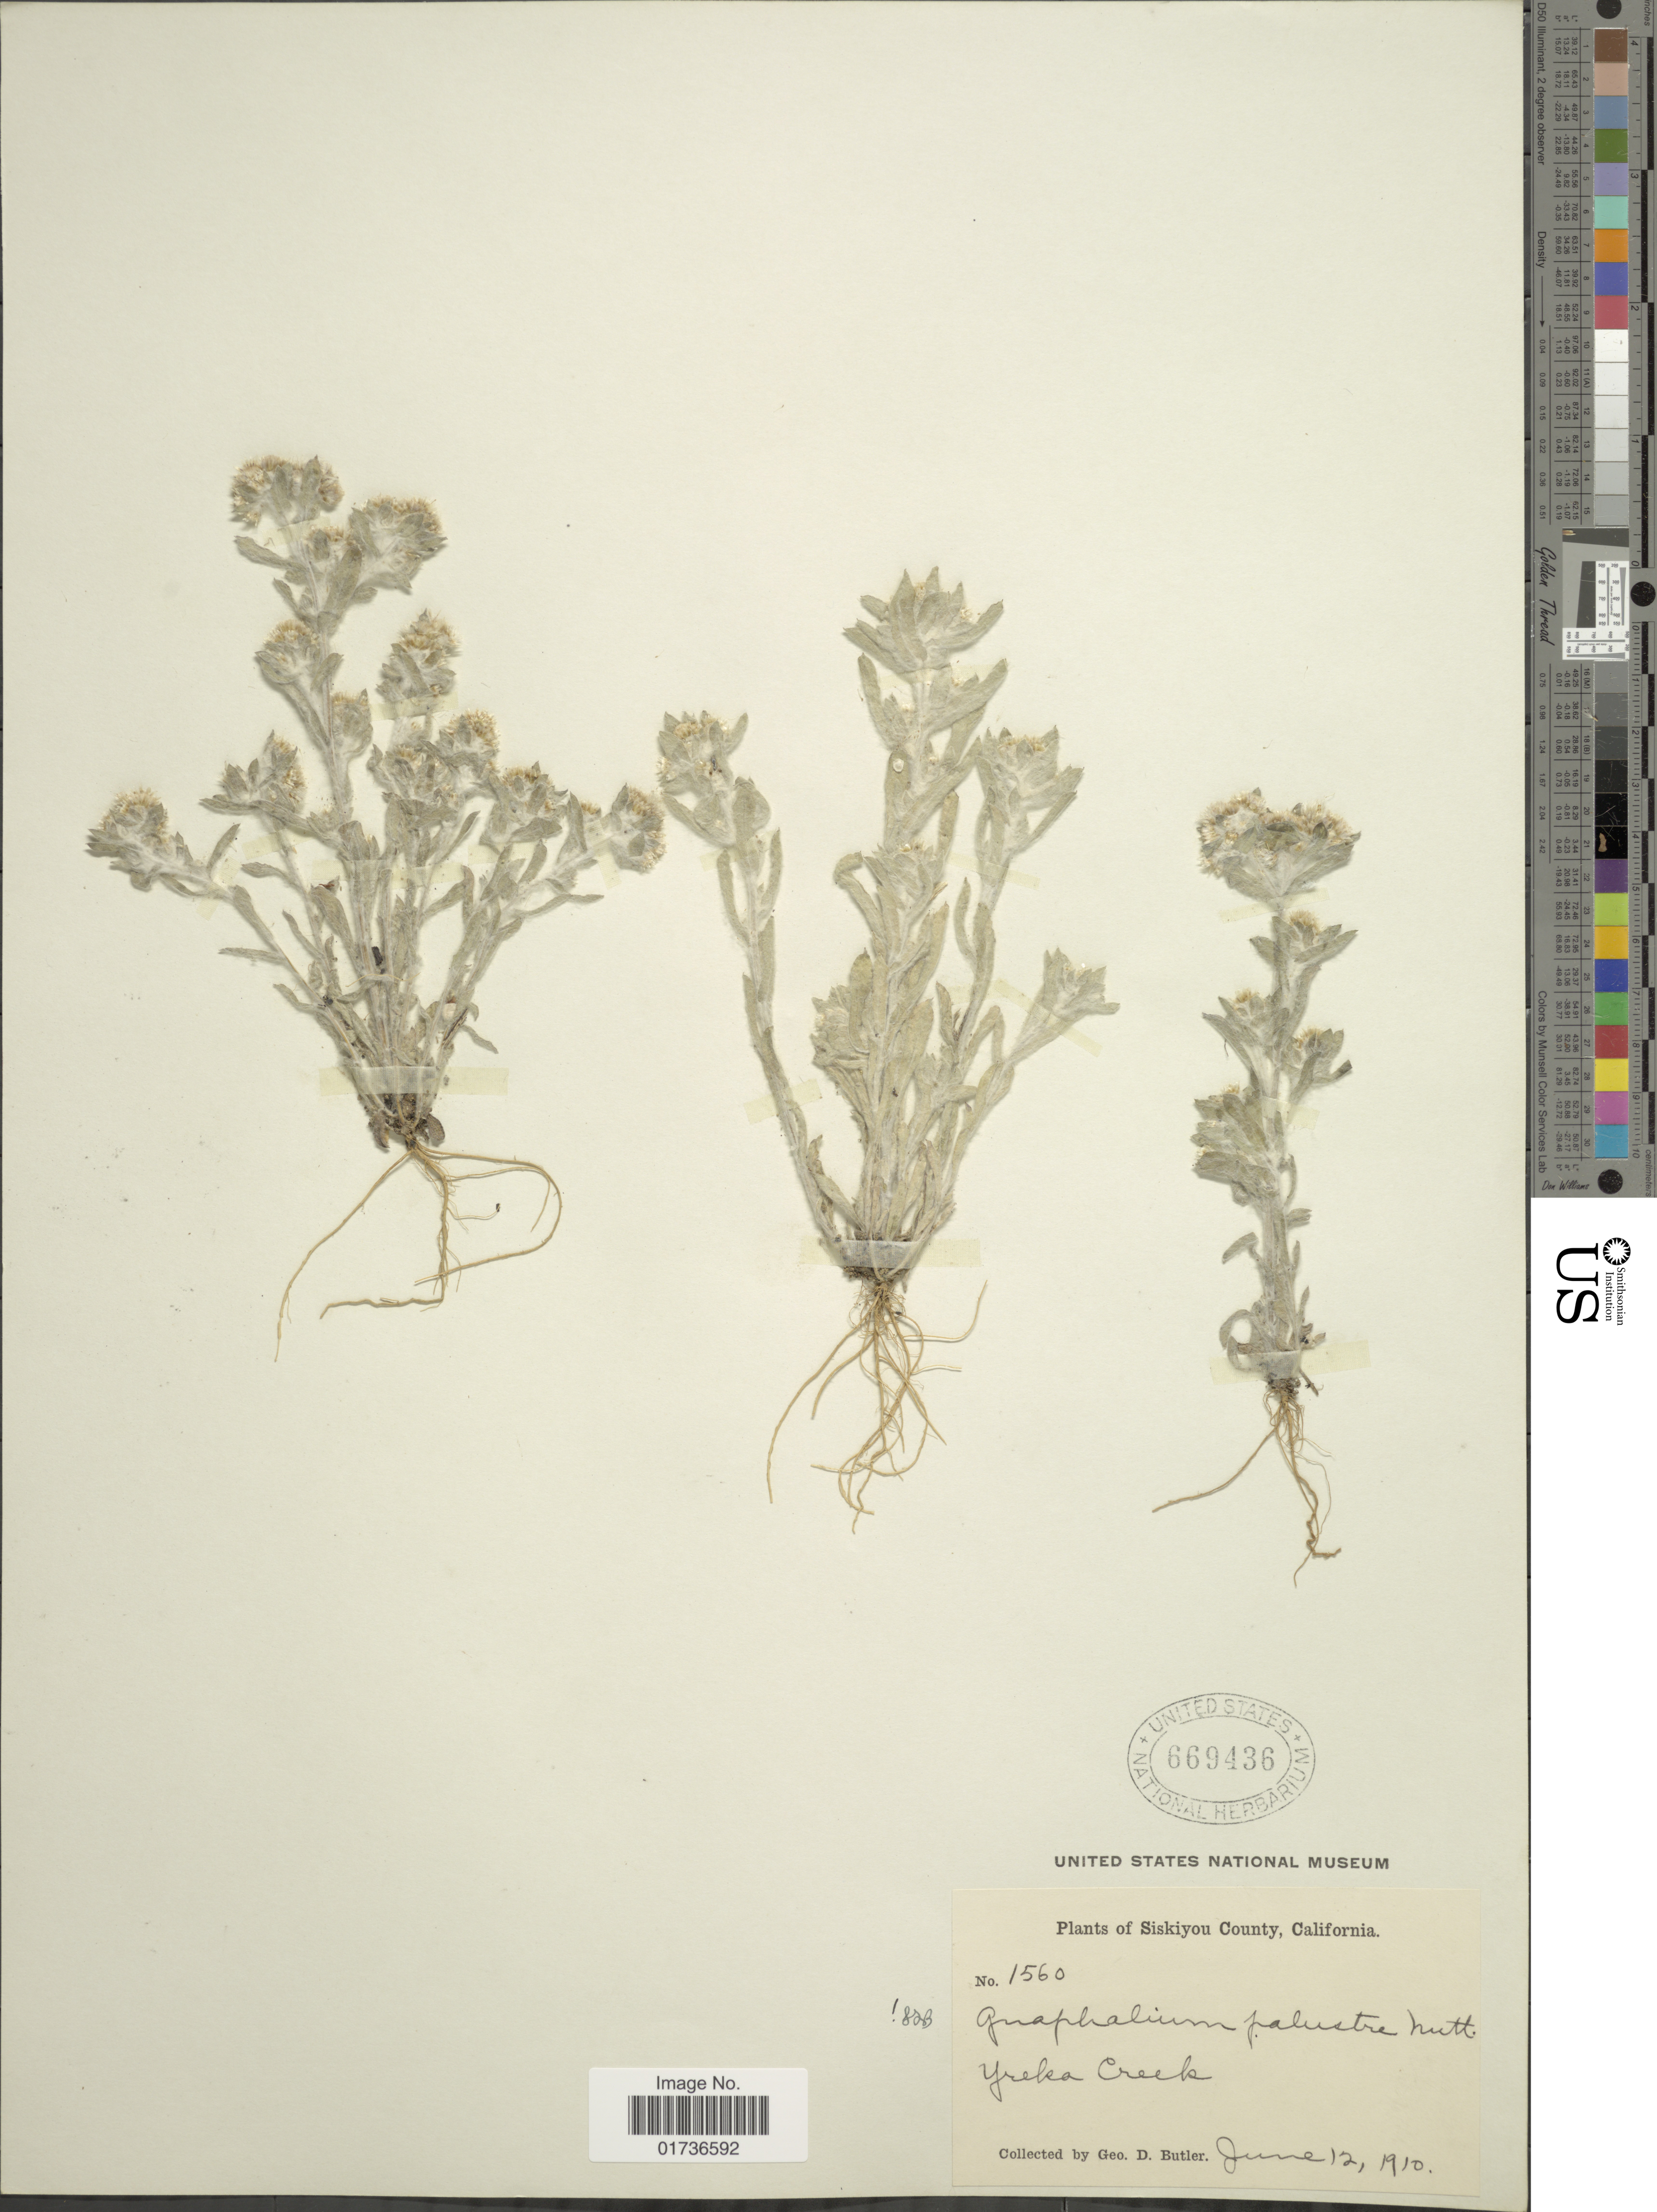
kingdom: Plantae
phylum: Tracheophyta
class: Magnoliopsida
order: Asterales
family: Asteraceae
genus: Gnaphalium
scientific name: Gnaphalium palustre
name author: Nutt.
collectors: G. D. Butler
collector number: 1560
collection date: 1910-06-12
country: United States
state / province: California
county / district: Siskiyou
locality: Siskiyou County, Yreka Creek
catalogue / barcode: US 669436